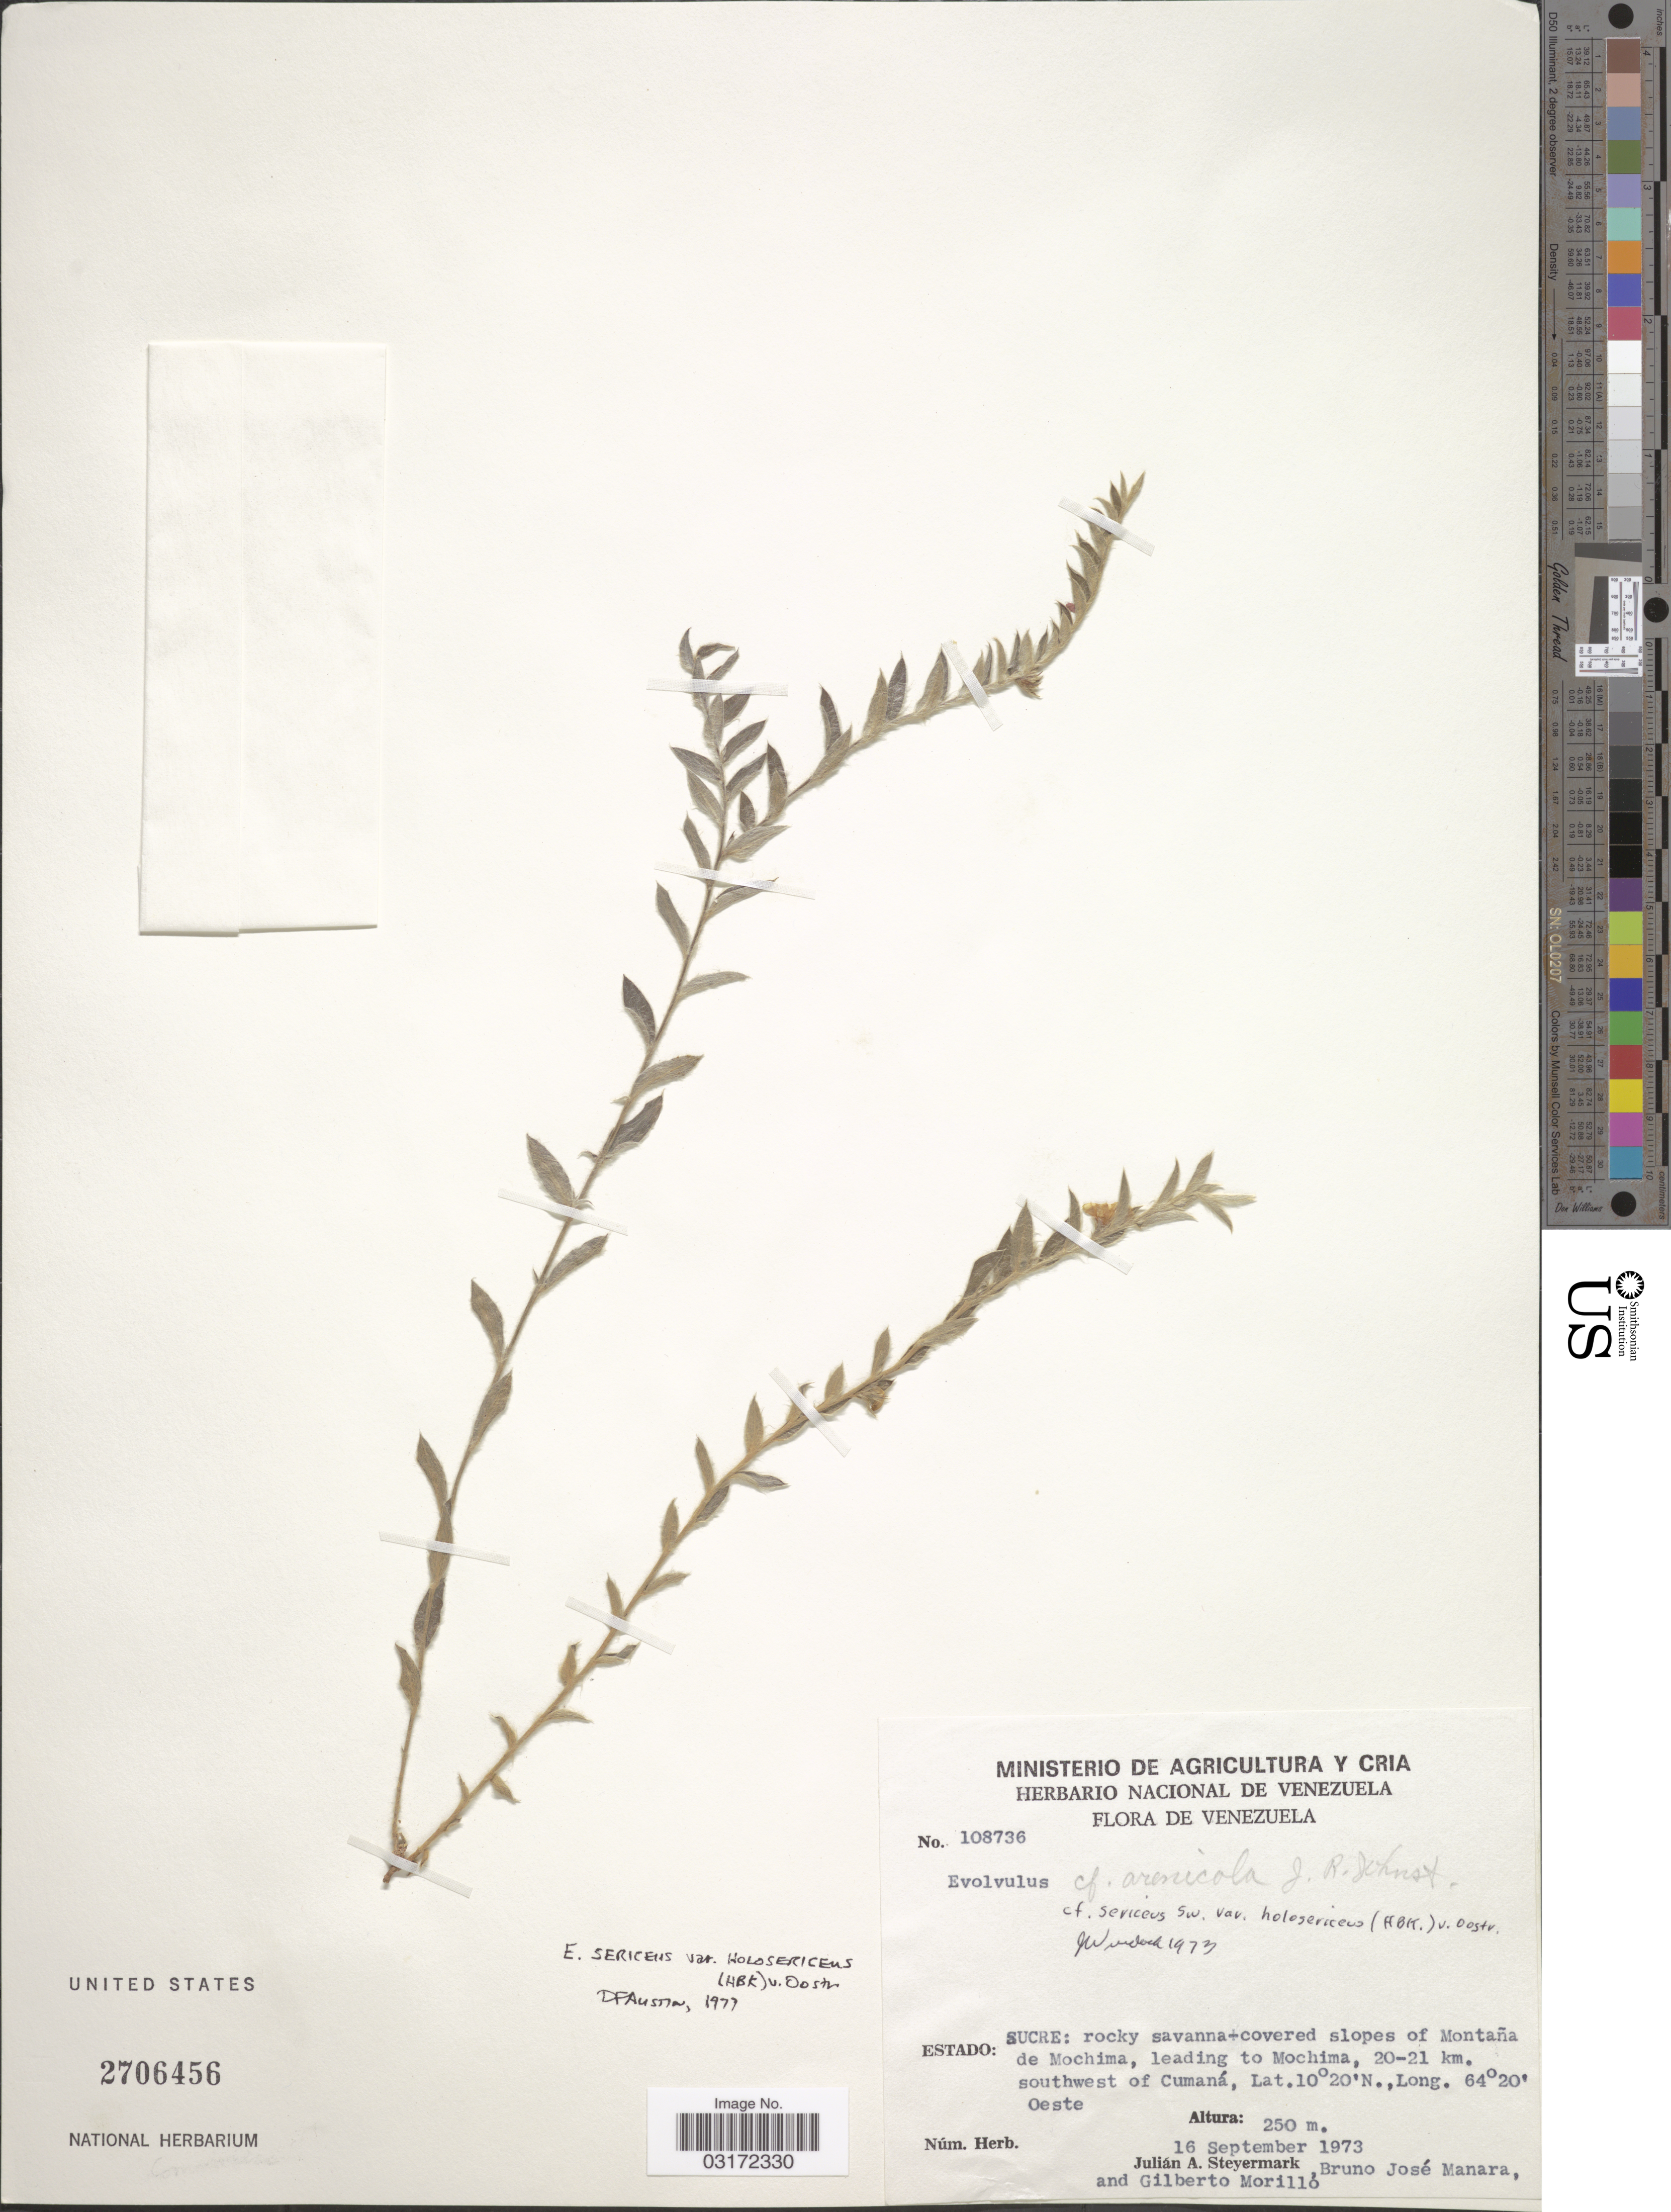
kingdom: Plantae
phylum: Tracheophyta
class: Magnoliopsida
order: Solanales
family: Convolvulaceae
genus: Evolvulus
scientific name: Evolvulus sericeus var. holosericeus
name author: (Kunth) Ooststr.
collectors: J. Steyermark, B. Manara & G. N. Morillo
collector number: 108736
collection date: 1973-09-16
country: Venezuela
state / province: Sucre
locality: Slopes of Montaña de Mochima, leading to Mochima, 20-21 km. southwest of Cumaná.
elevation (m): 250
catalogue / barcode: US 2706456